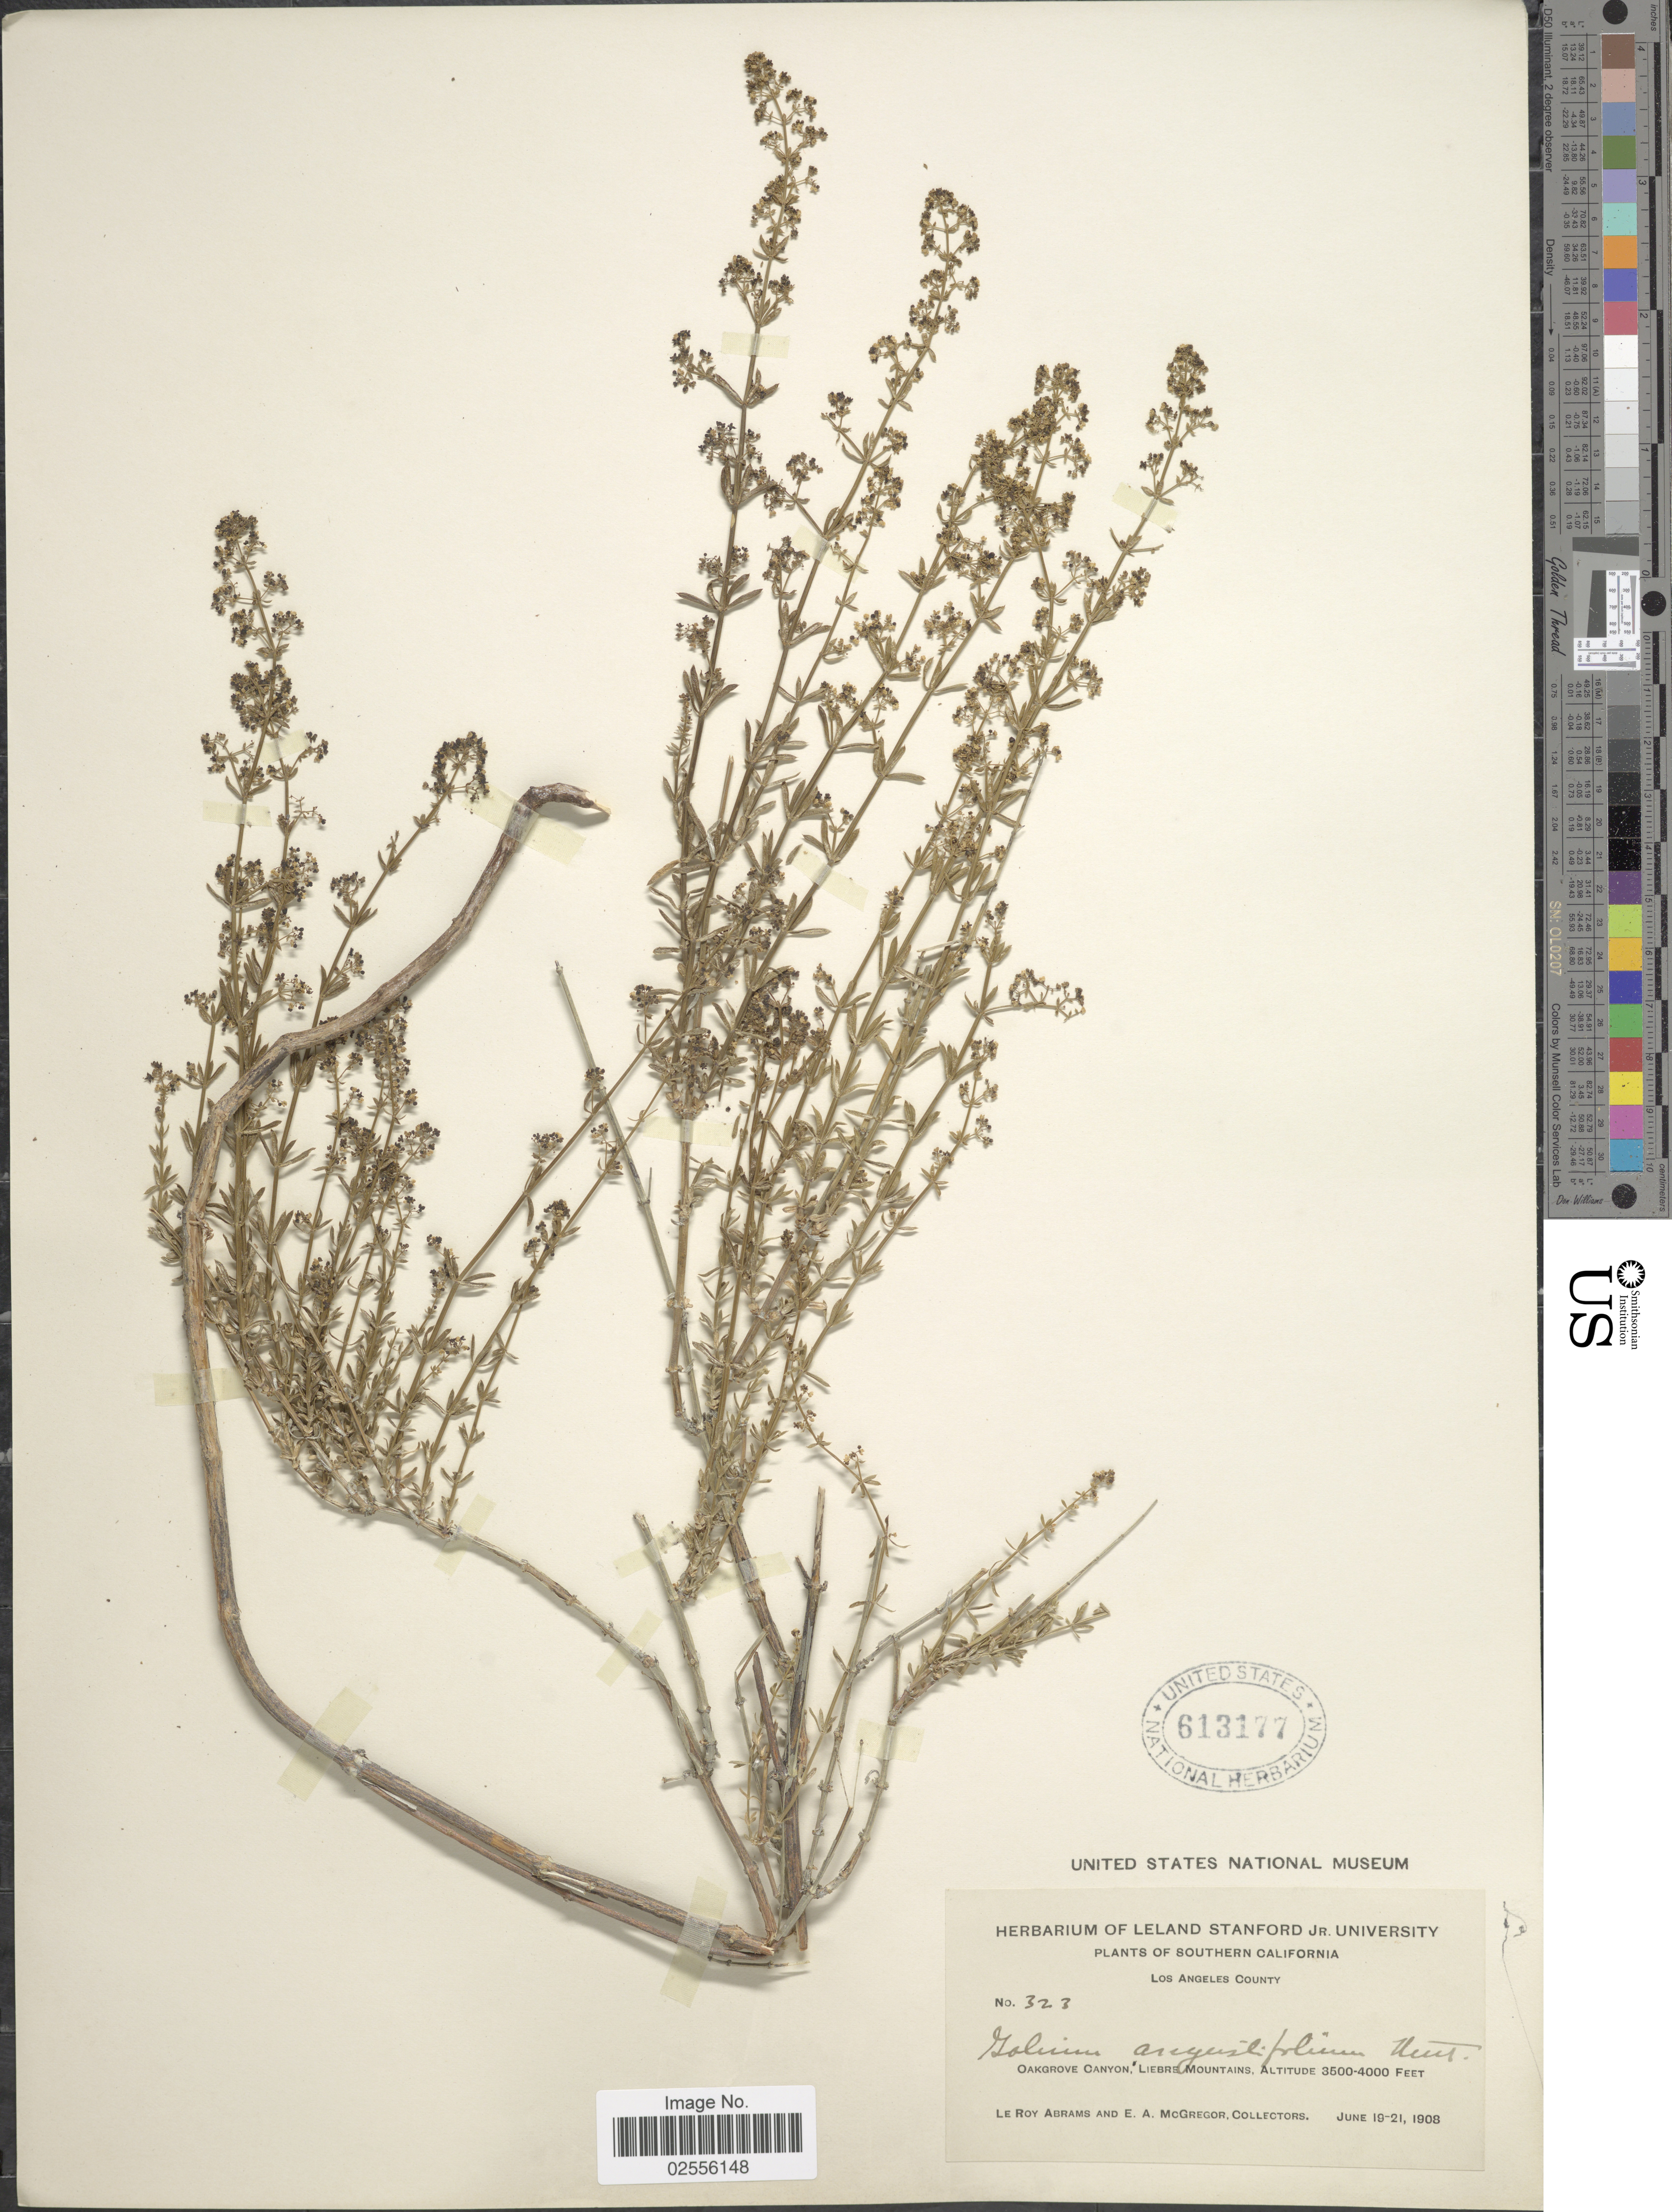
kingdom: Plantae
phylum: Tracheophyta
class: Magnoliopsida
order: Gentianales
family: Rubiaceae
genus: Galium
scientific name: Galium angustifolium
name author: Nutt.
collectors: L. Abrams & E. A. McGregor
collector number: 323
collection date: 1908-06-19/1908-06-21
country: United States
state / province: California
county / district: Los Angeles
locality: Southern California, Los Angeles County, Oakgrove Canyon, Liebre Mountains.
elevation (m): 1067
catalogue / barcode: US 613177